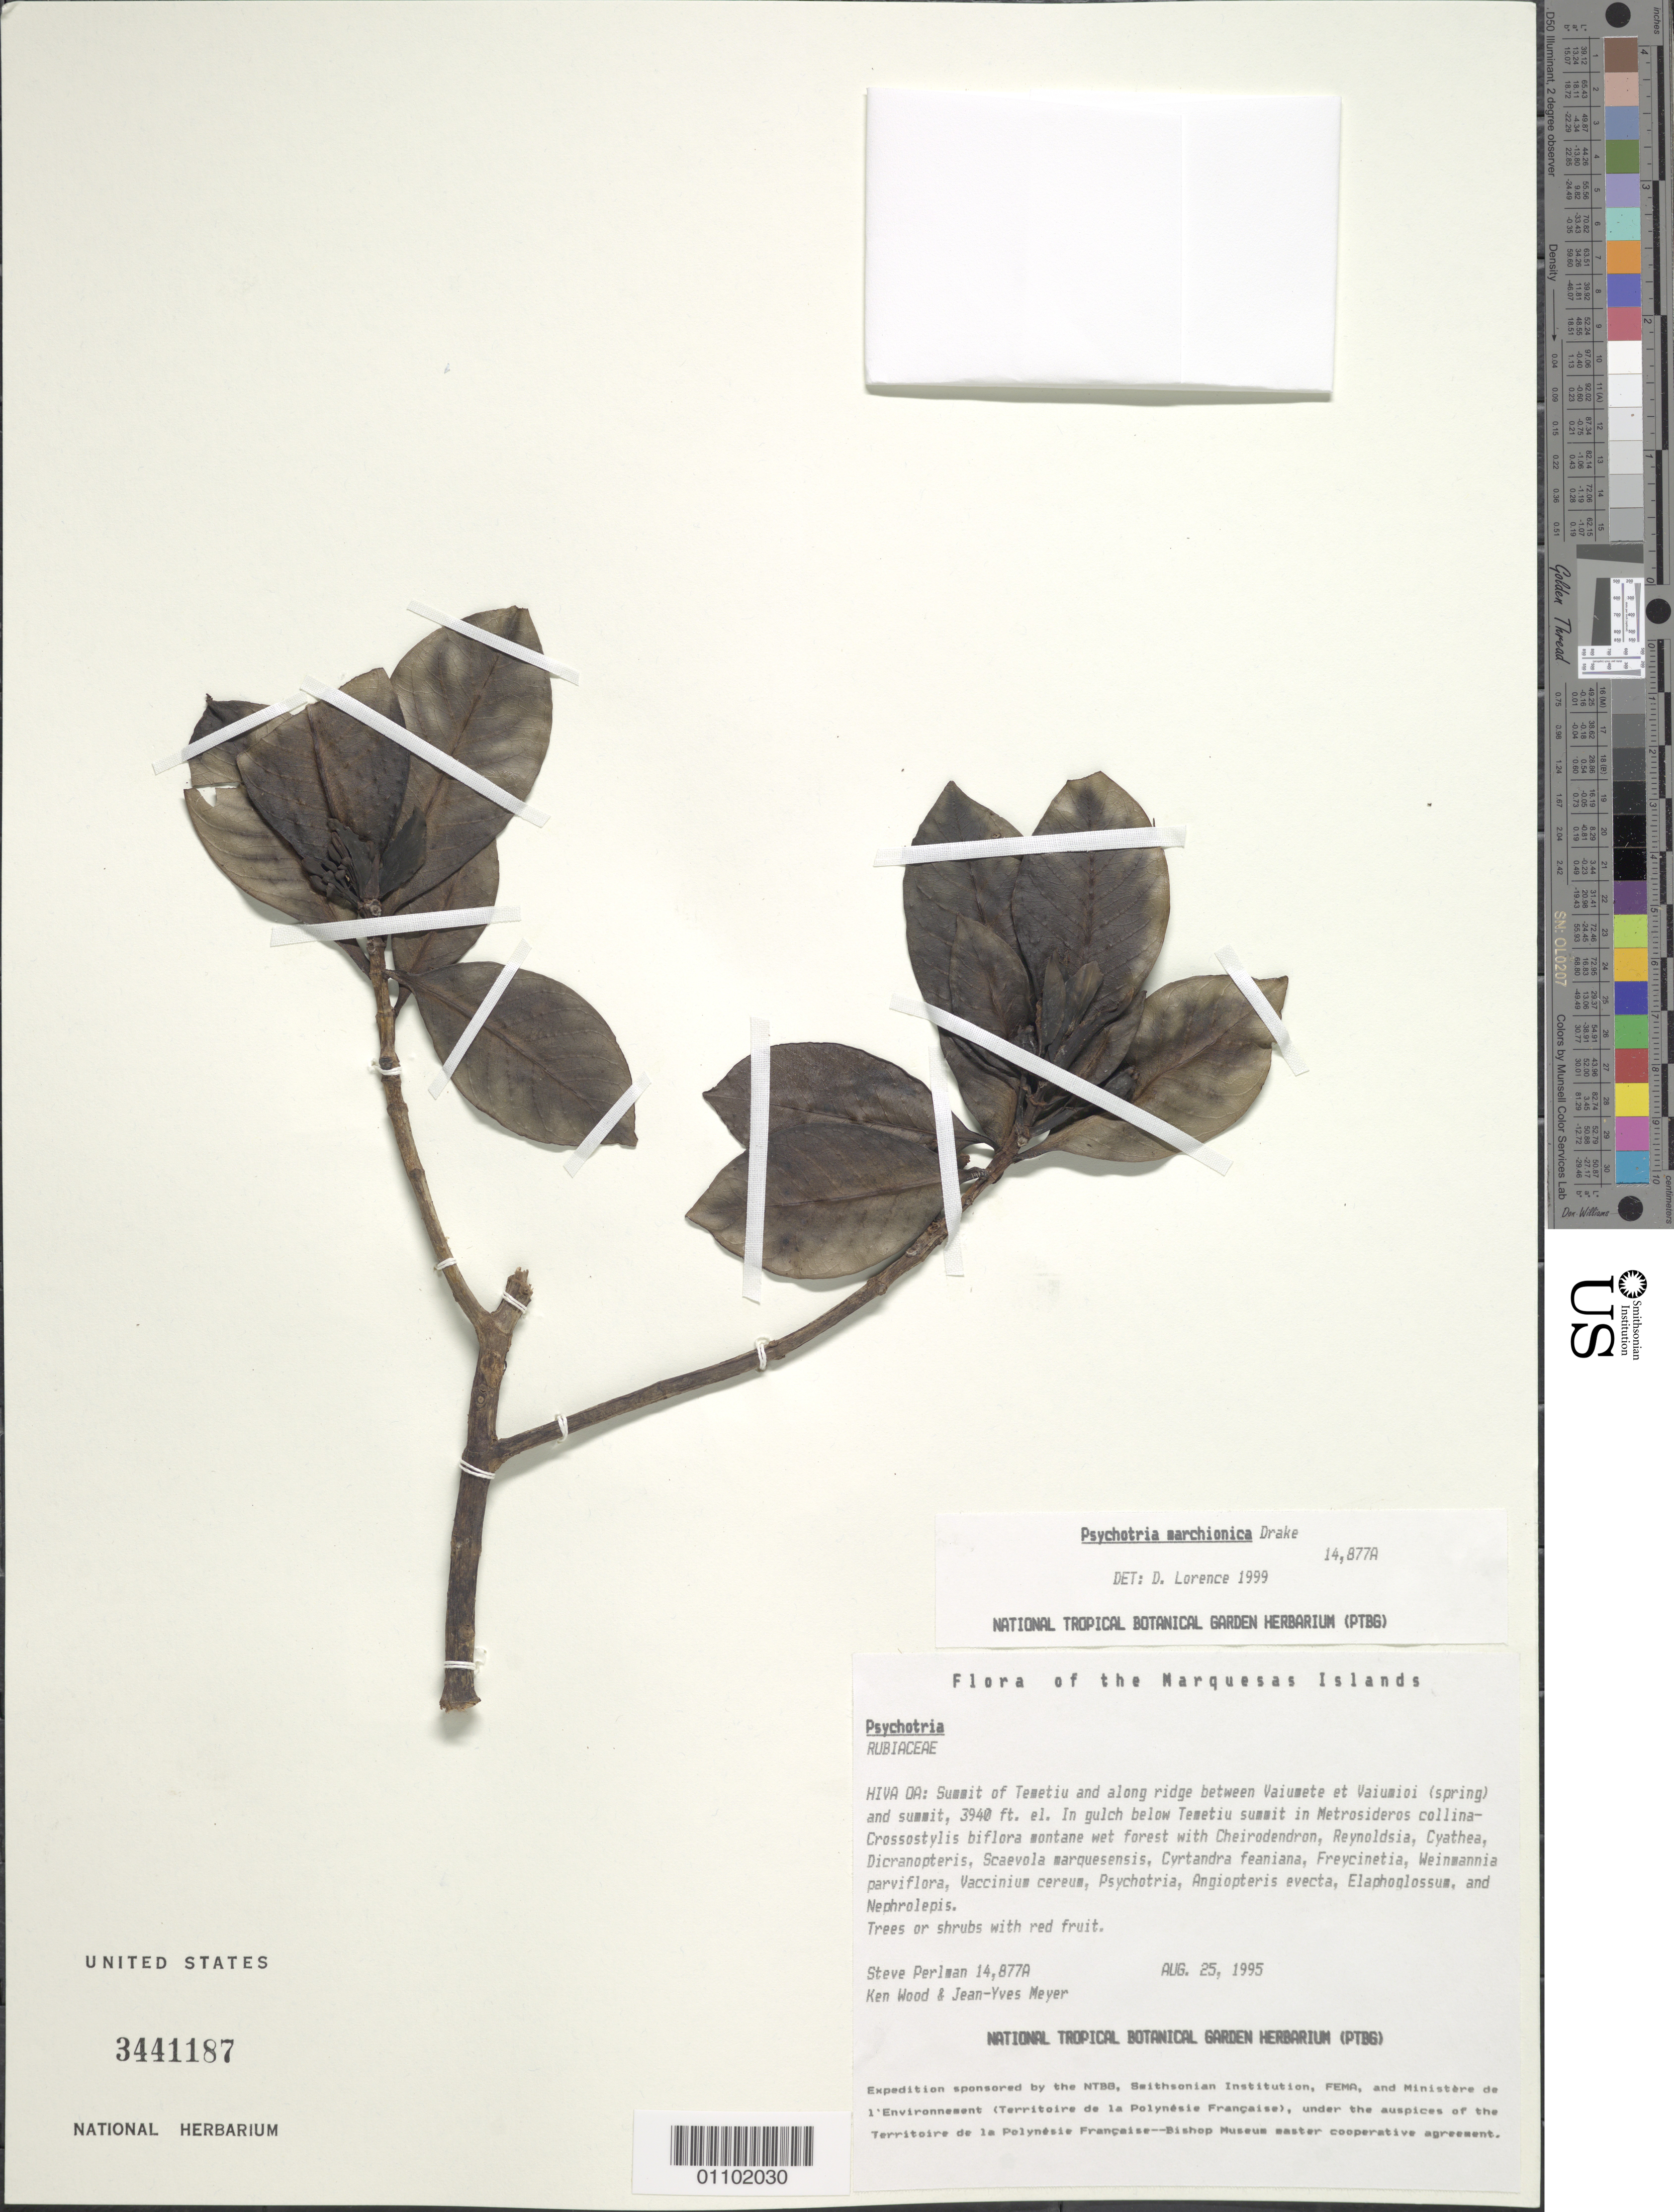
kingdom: Plantae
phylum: Tracheophyta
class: Magnoliopsida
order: Gentianales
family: Rubiaceae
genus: Psychotria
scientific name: Psychotria marchionica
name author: Drake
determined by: Lorence, David H., (PTBG), National Tropical Botanical Garden (UNITED STATES)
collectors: S. P. Perlman, K. R. Wood & J.-Y. Meyer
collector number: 14877A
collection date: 1995-08-25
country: French Polynesia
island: Hiva Oa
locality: Summit of Temetiu and along ridge between Vaiumete et Vaiumioi (Spring) and summit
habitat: In gulch below Temetiu summit. In Metrosideros collina - Crossostylis biflora montane wet forest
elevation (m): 1201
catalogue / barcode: US 3441187